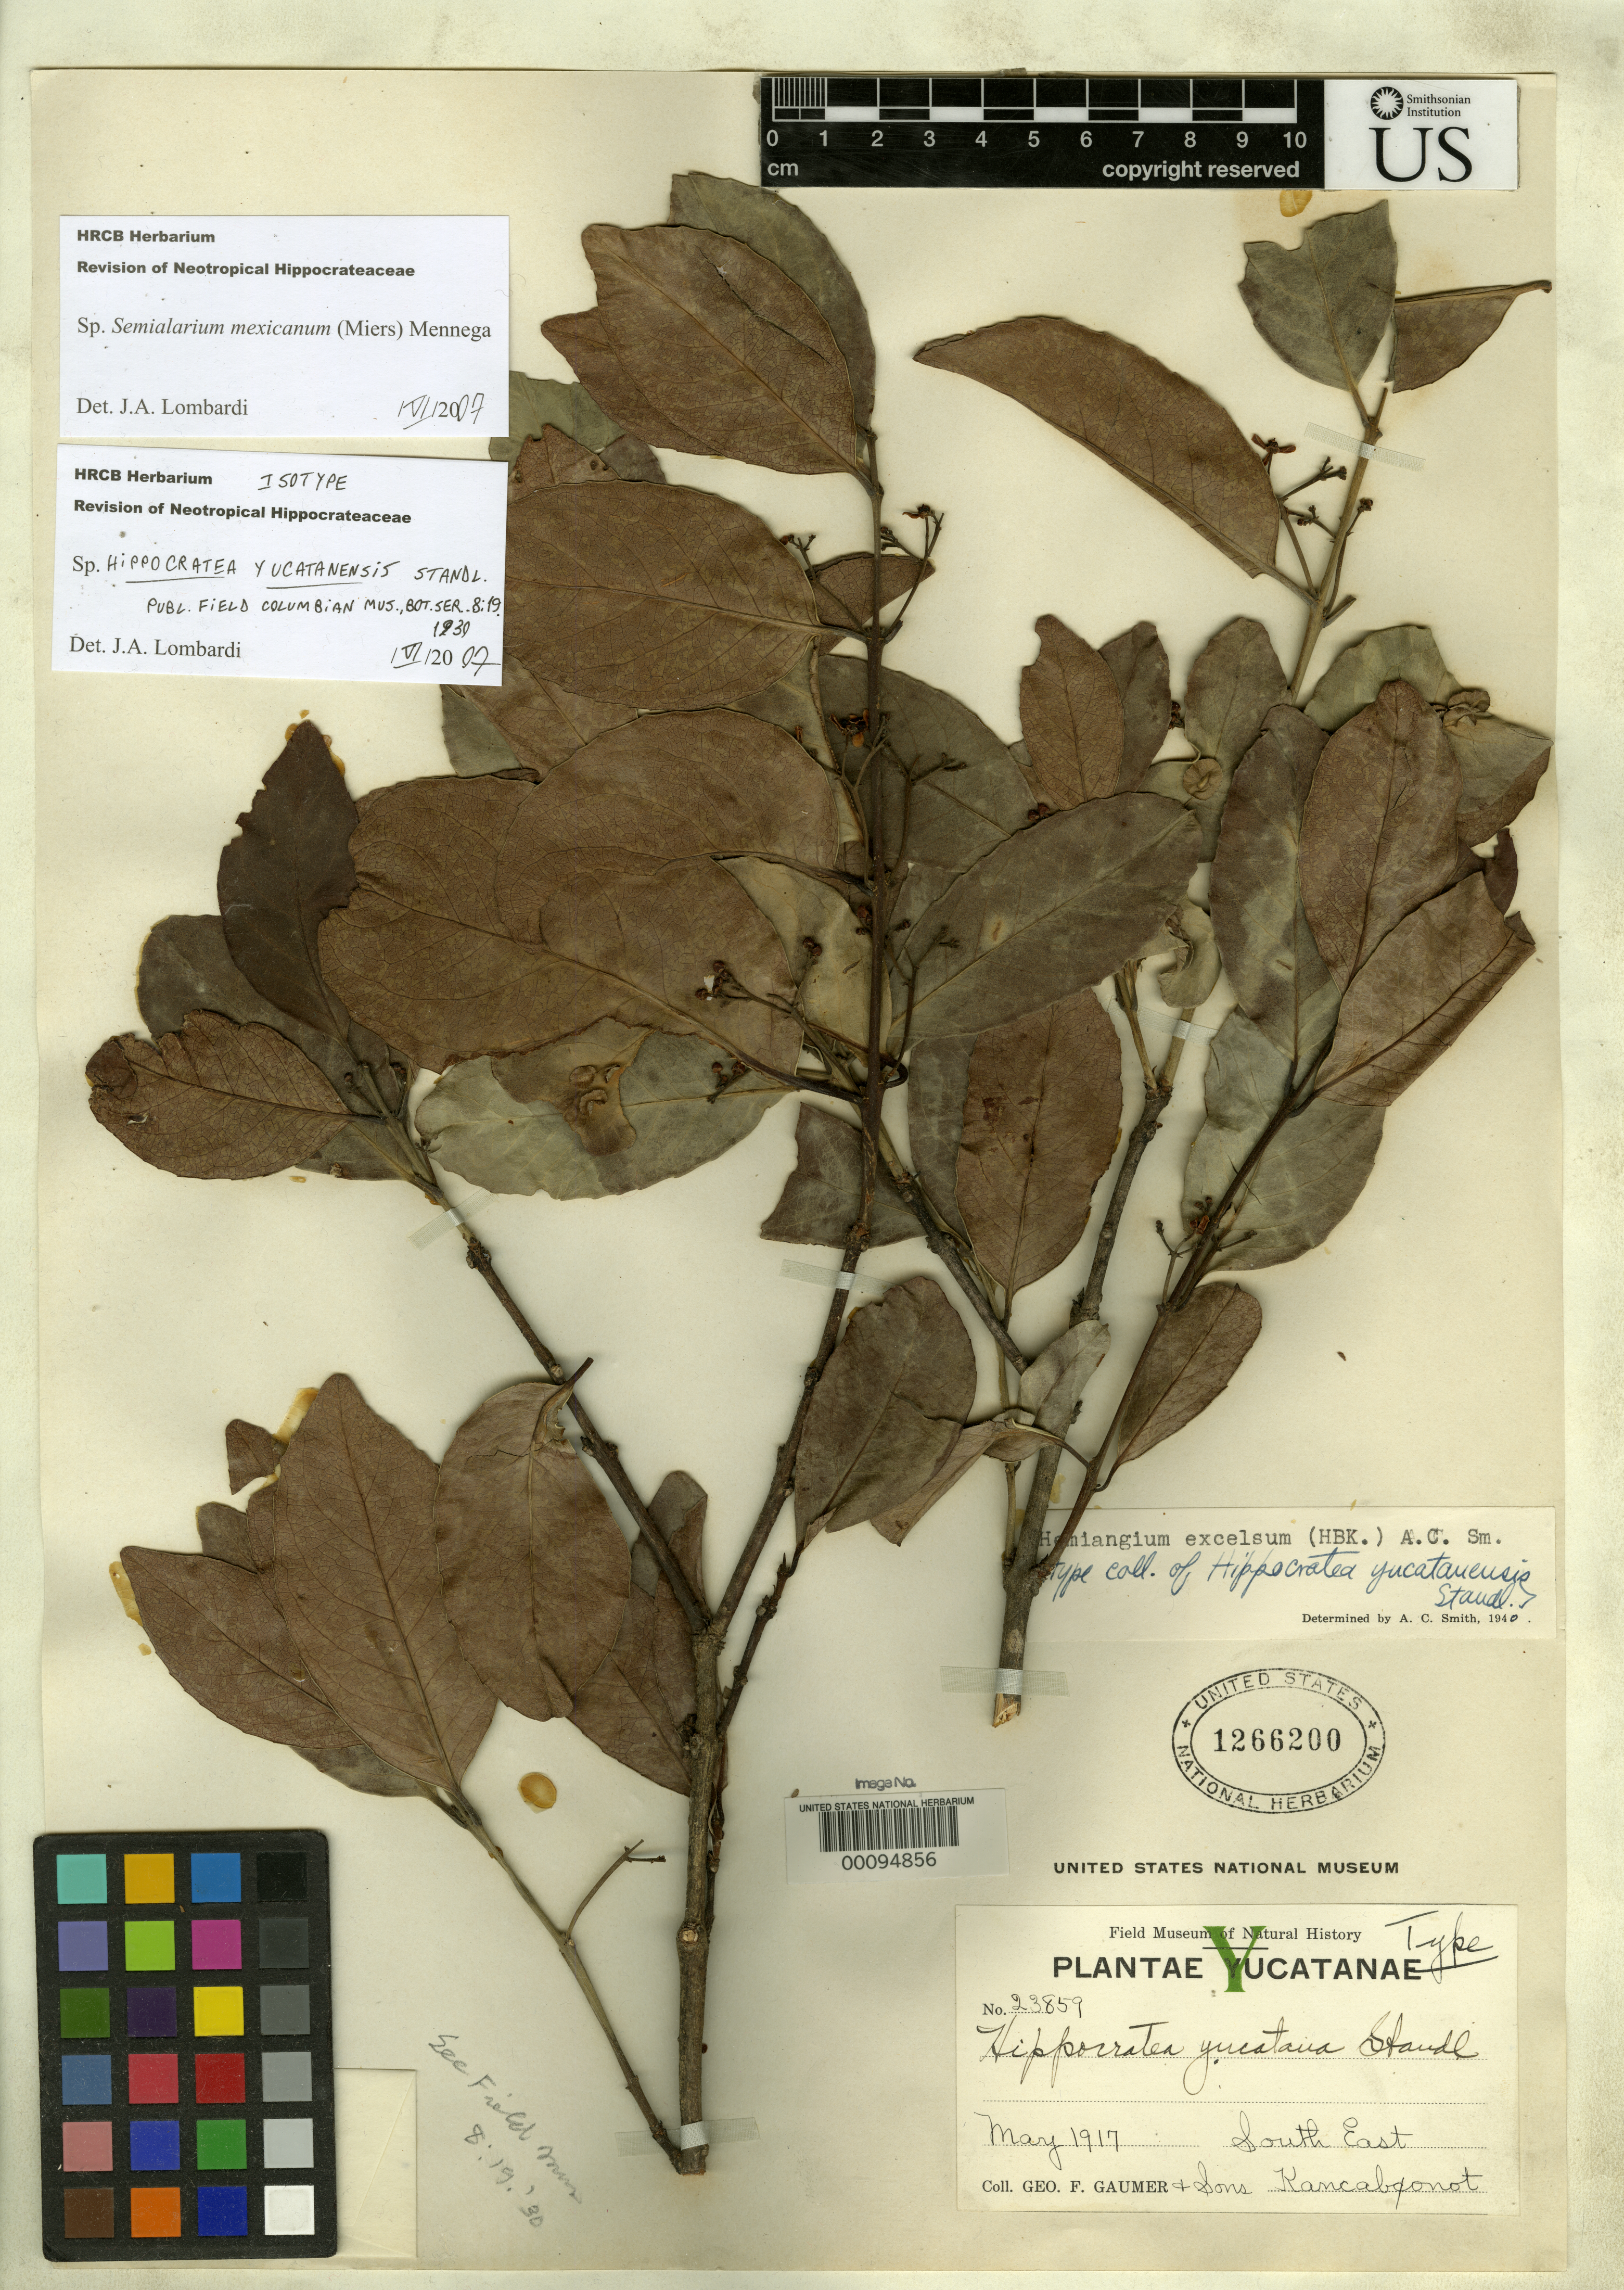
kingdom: Plantae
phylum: Tracheophyta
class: Magnoliopsida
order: Celastrales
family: Celastraceae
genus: Hippocratea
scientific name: Hippocratea yucatanensis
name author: Standl.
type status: Isotype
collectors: G. F. Gaumer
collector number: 23859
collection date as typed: May 1917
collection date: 1917-05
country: Mexico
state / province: Yucatán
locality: Kancabtsonot.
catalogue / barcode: US 1266200